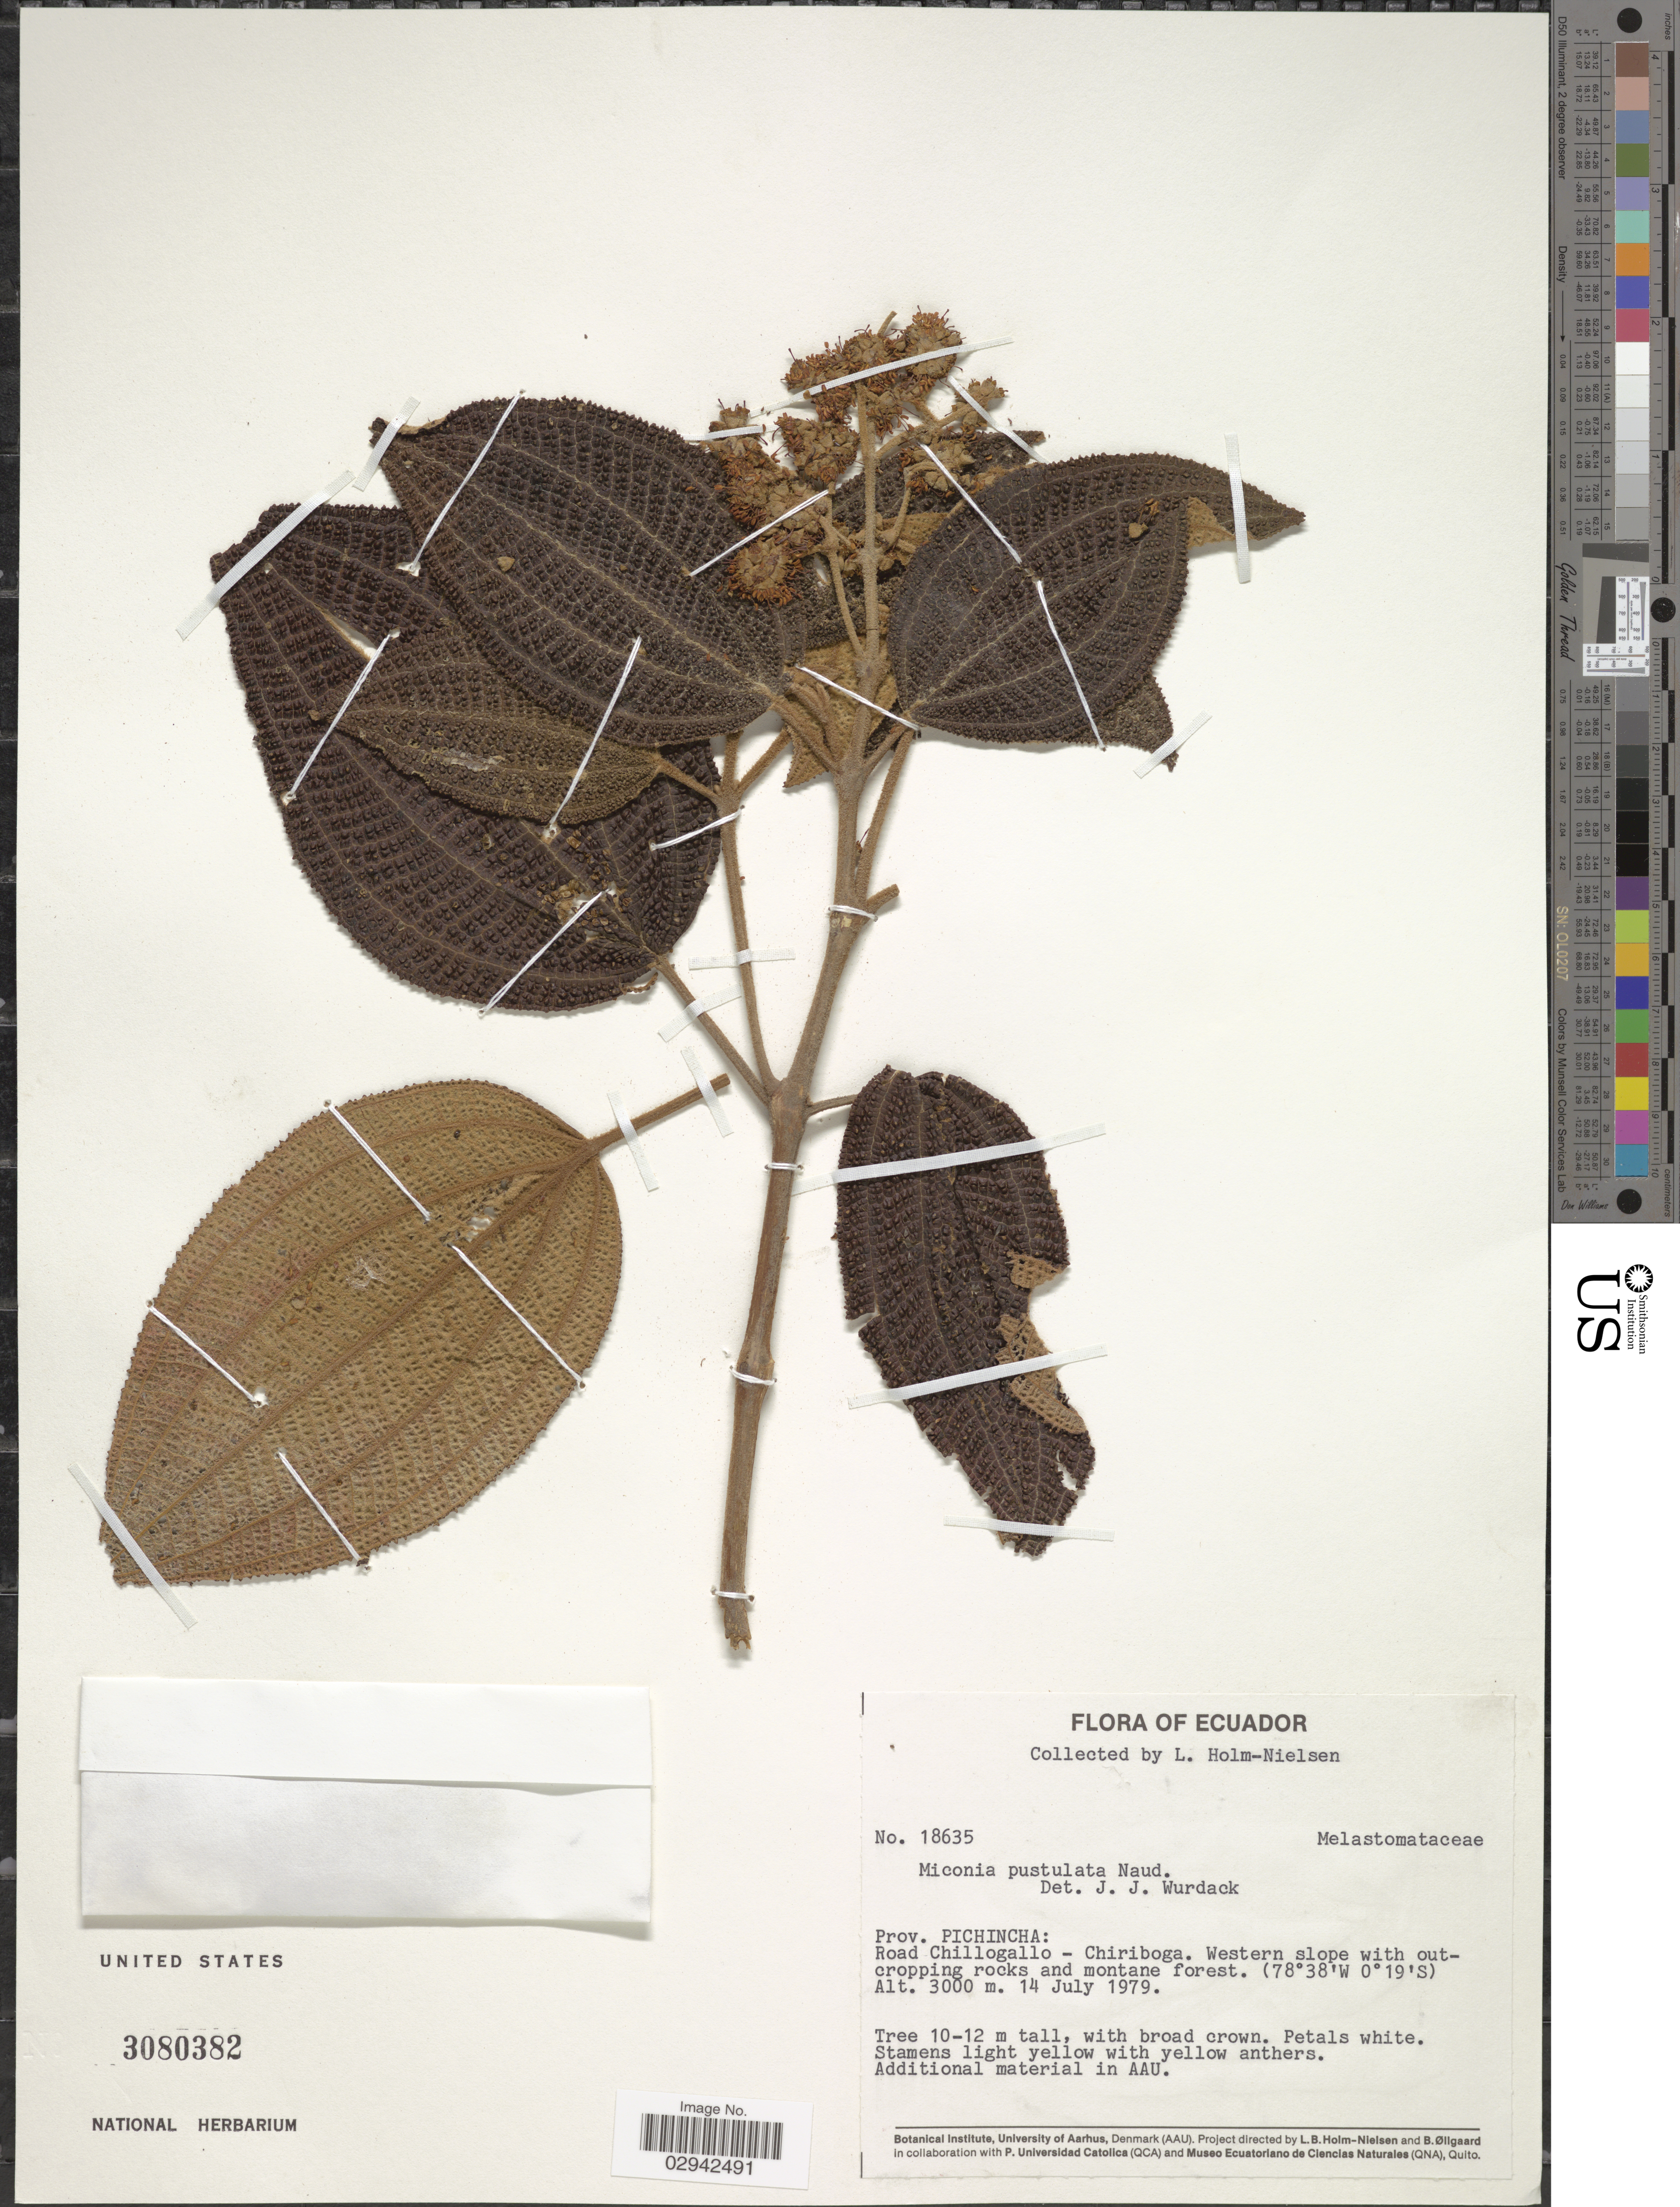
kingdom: Plantae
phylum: Tracheophyta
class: Magnoliopsida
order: Myrtales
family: Melastomataceae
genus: Miconia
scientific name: Miconia pustulata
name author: Naudin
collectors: L. Holm-Nielsen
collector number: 18635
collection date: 1979-07-14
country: Ecuador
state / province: Pichincha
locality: Road Chillogallo - Chiriboga, Western slope with outcropping rocks and montane forest.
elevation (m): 3000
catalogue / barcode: US 3080382